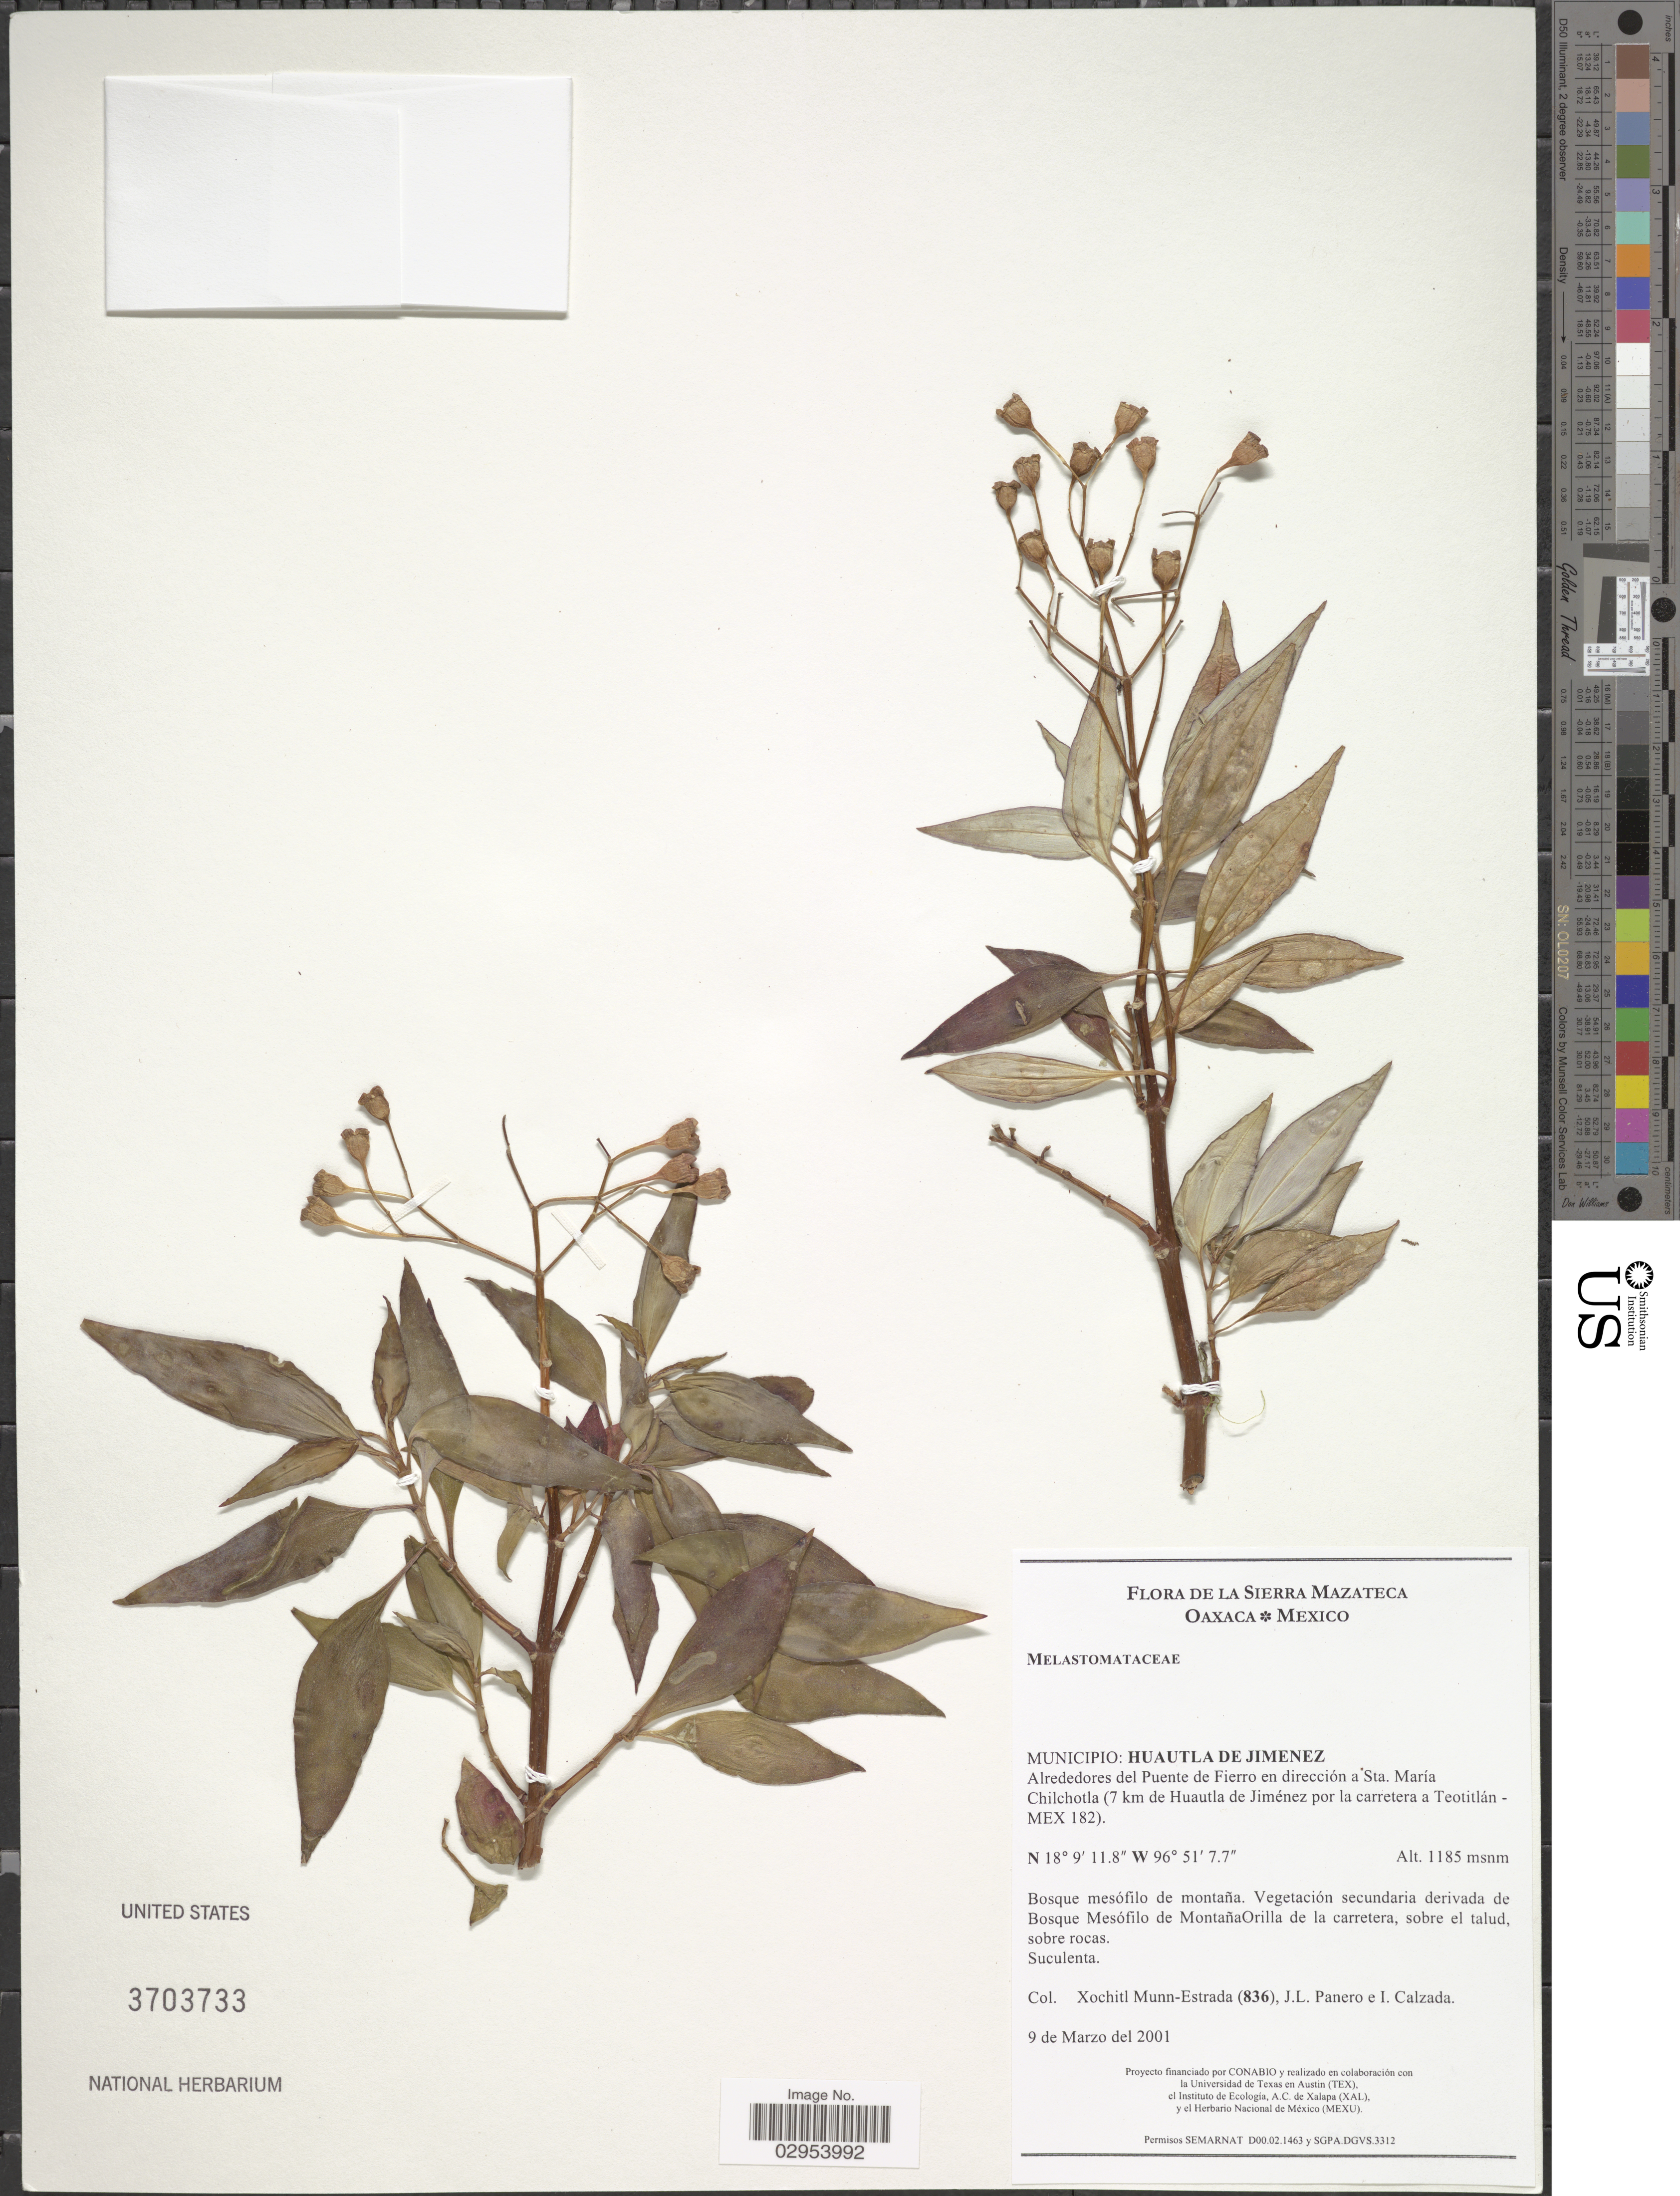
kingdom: Plantae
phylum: Tracheophyta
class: Magnoliopsida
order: Myrtales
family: Melastomataceae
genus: Topobea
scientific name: Topobea sp.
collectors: X. Munn-Estrada, J. L. Panero & I. Calzada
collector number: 836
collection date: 2001-03-09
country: Mexico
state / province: Oaxaca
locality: La Sierra Mazateca. Municipio: Huautla de Jimenez, Alrededores del Puente de Fierro en dirección a Sta. María Chilchotla (7 km de Huautla de Jiménez por la carretera a Teotitlán - Mex 182).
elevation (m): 1185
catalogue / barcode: US 3703733